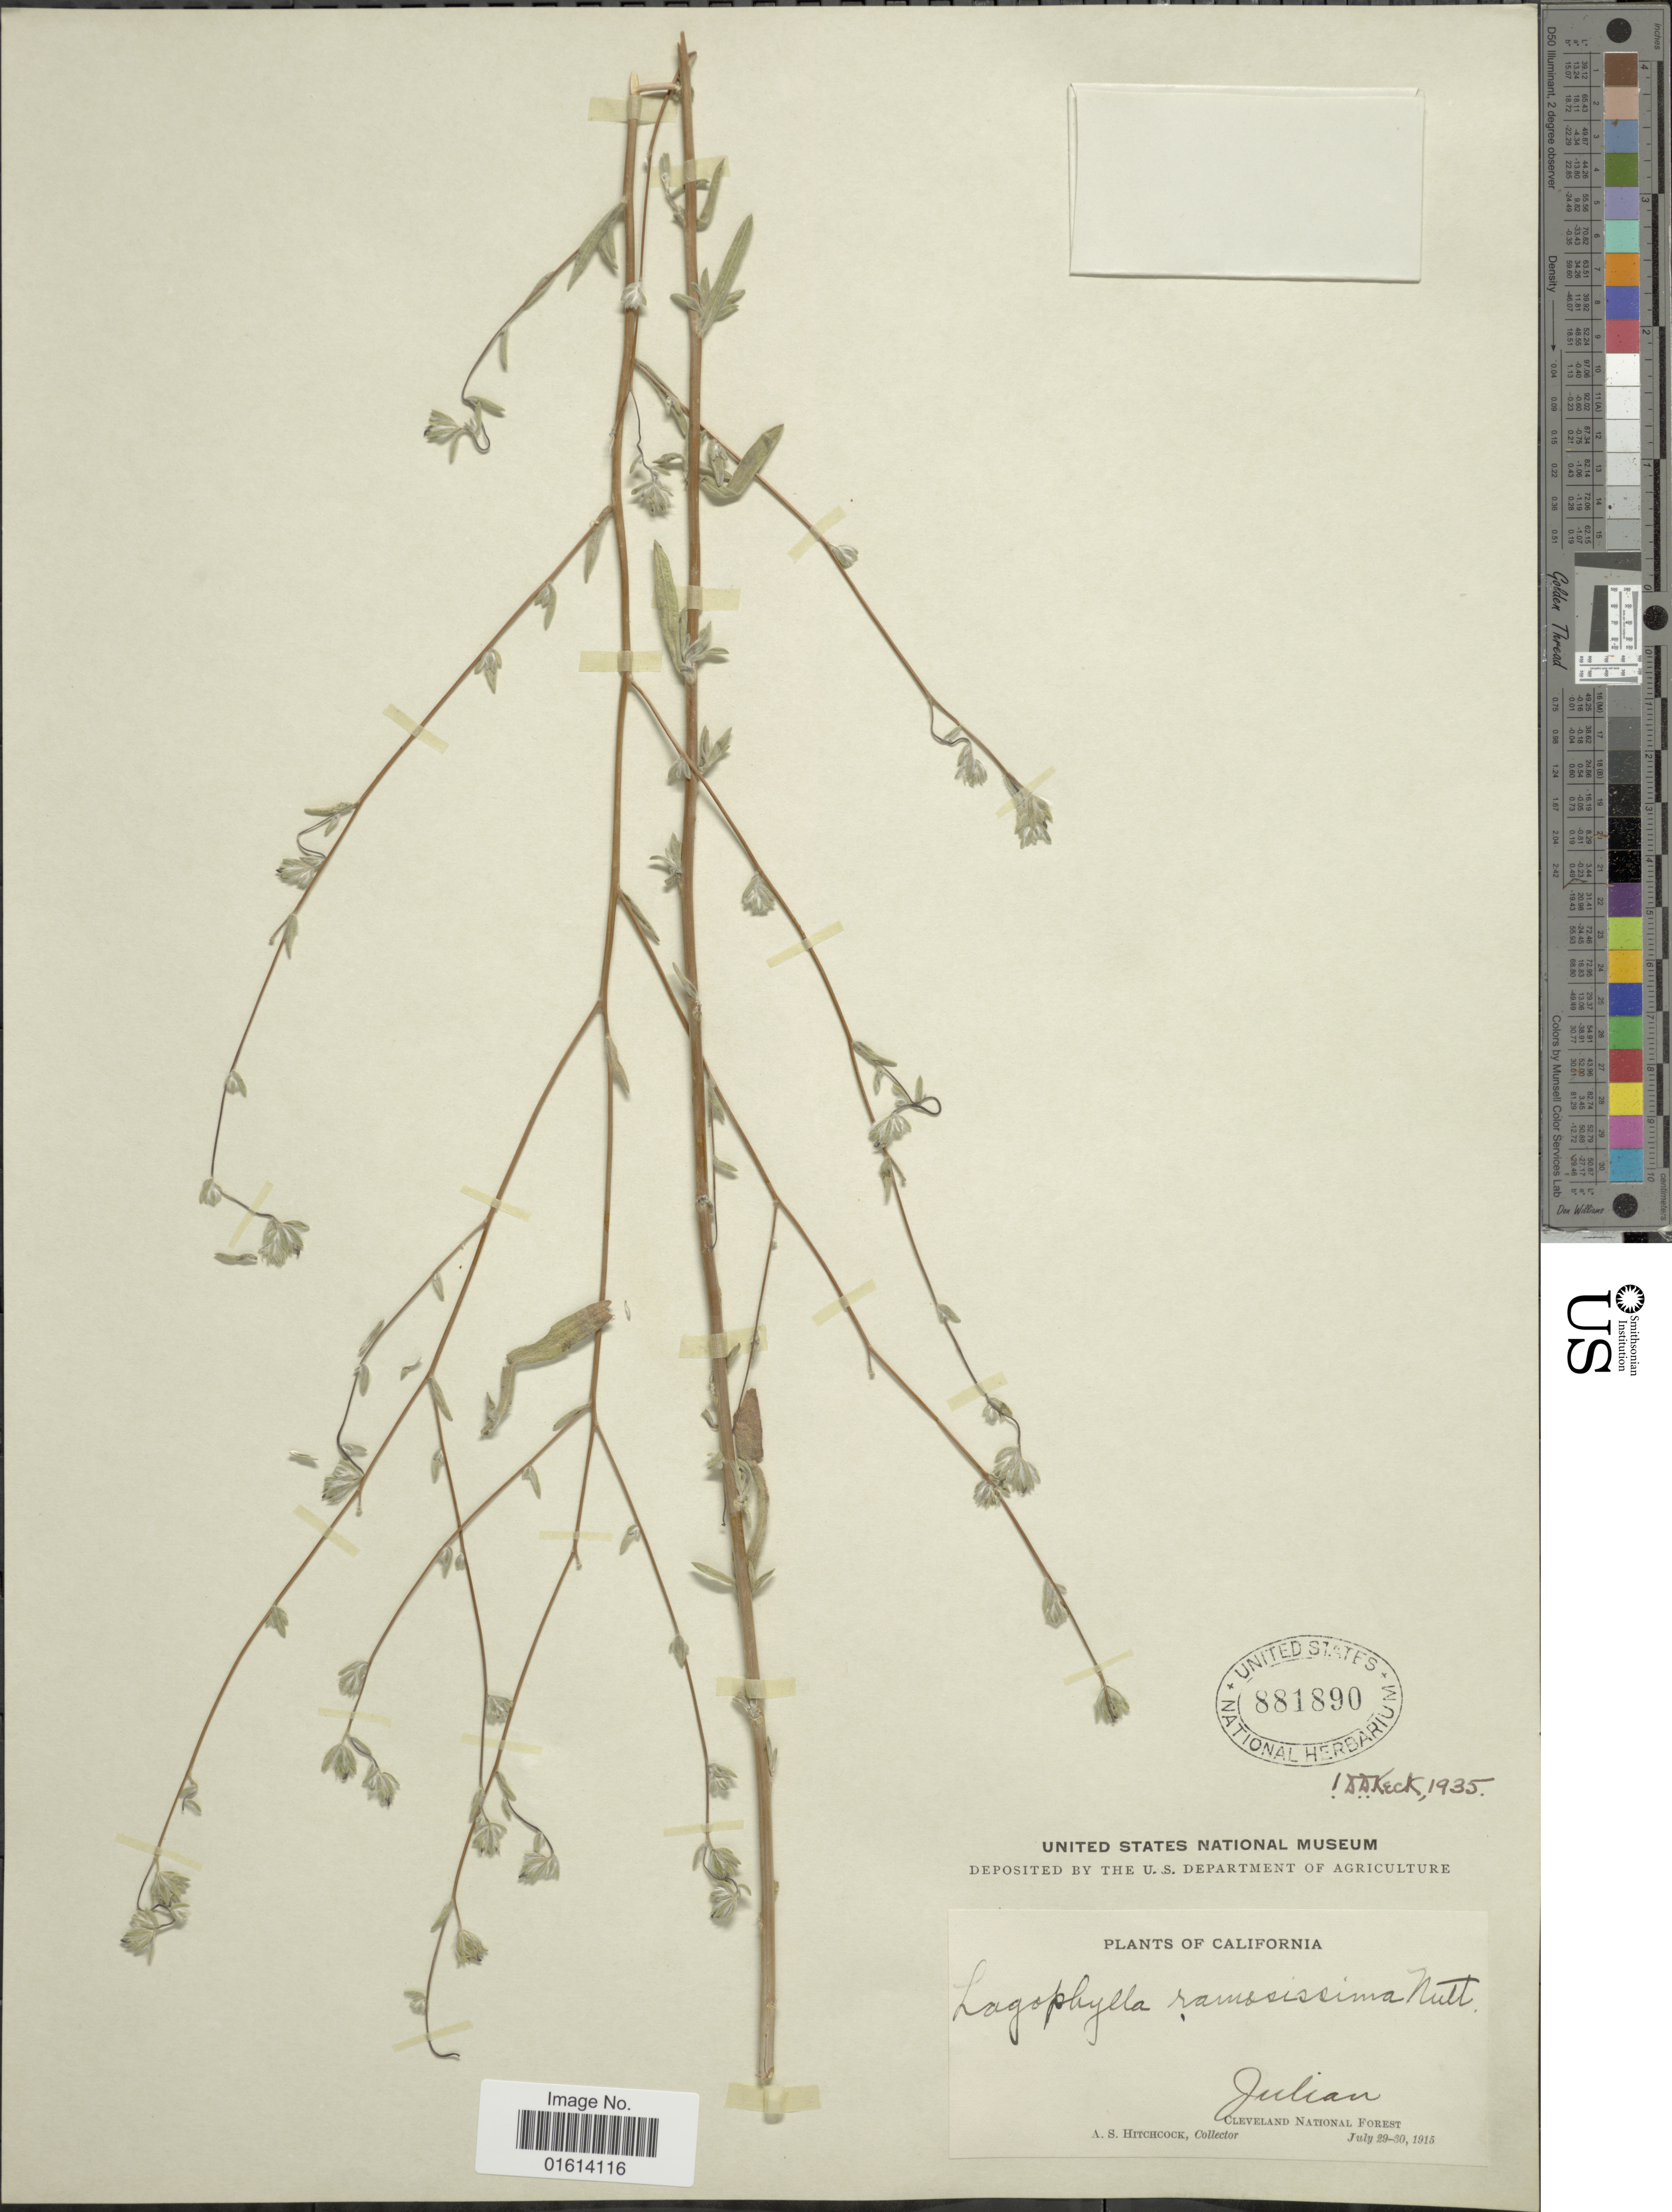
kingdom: Plantae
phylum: Tracheophyta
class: Magnoliopsida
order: Asterales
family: Asteraceae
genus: Lagophylla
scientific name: Lagophylla ramosissima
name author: Nutt.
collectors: A. S. Hitchcock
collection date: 1915-07-29/1915-07-30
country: United States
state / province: California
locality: Julian, Cleveland National Forest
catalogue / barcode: US 881890